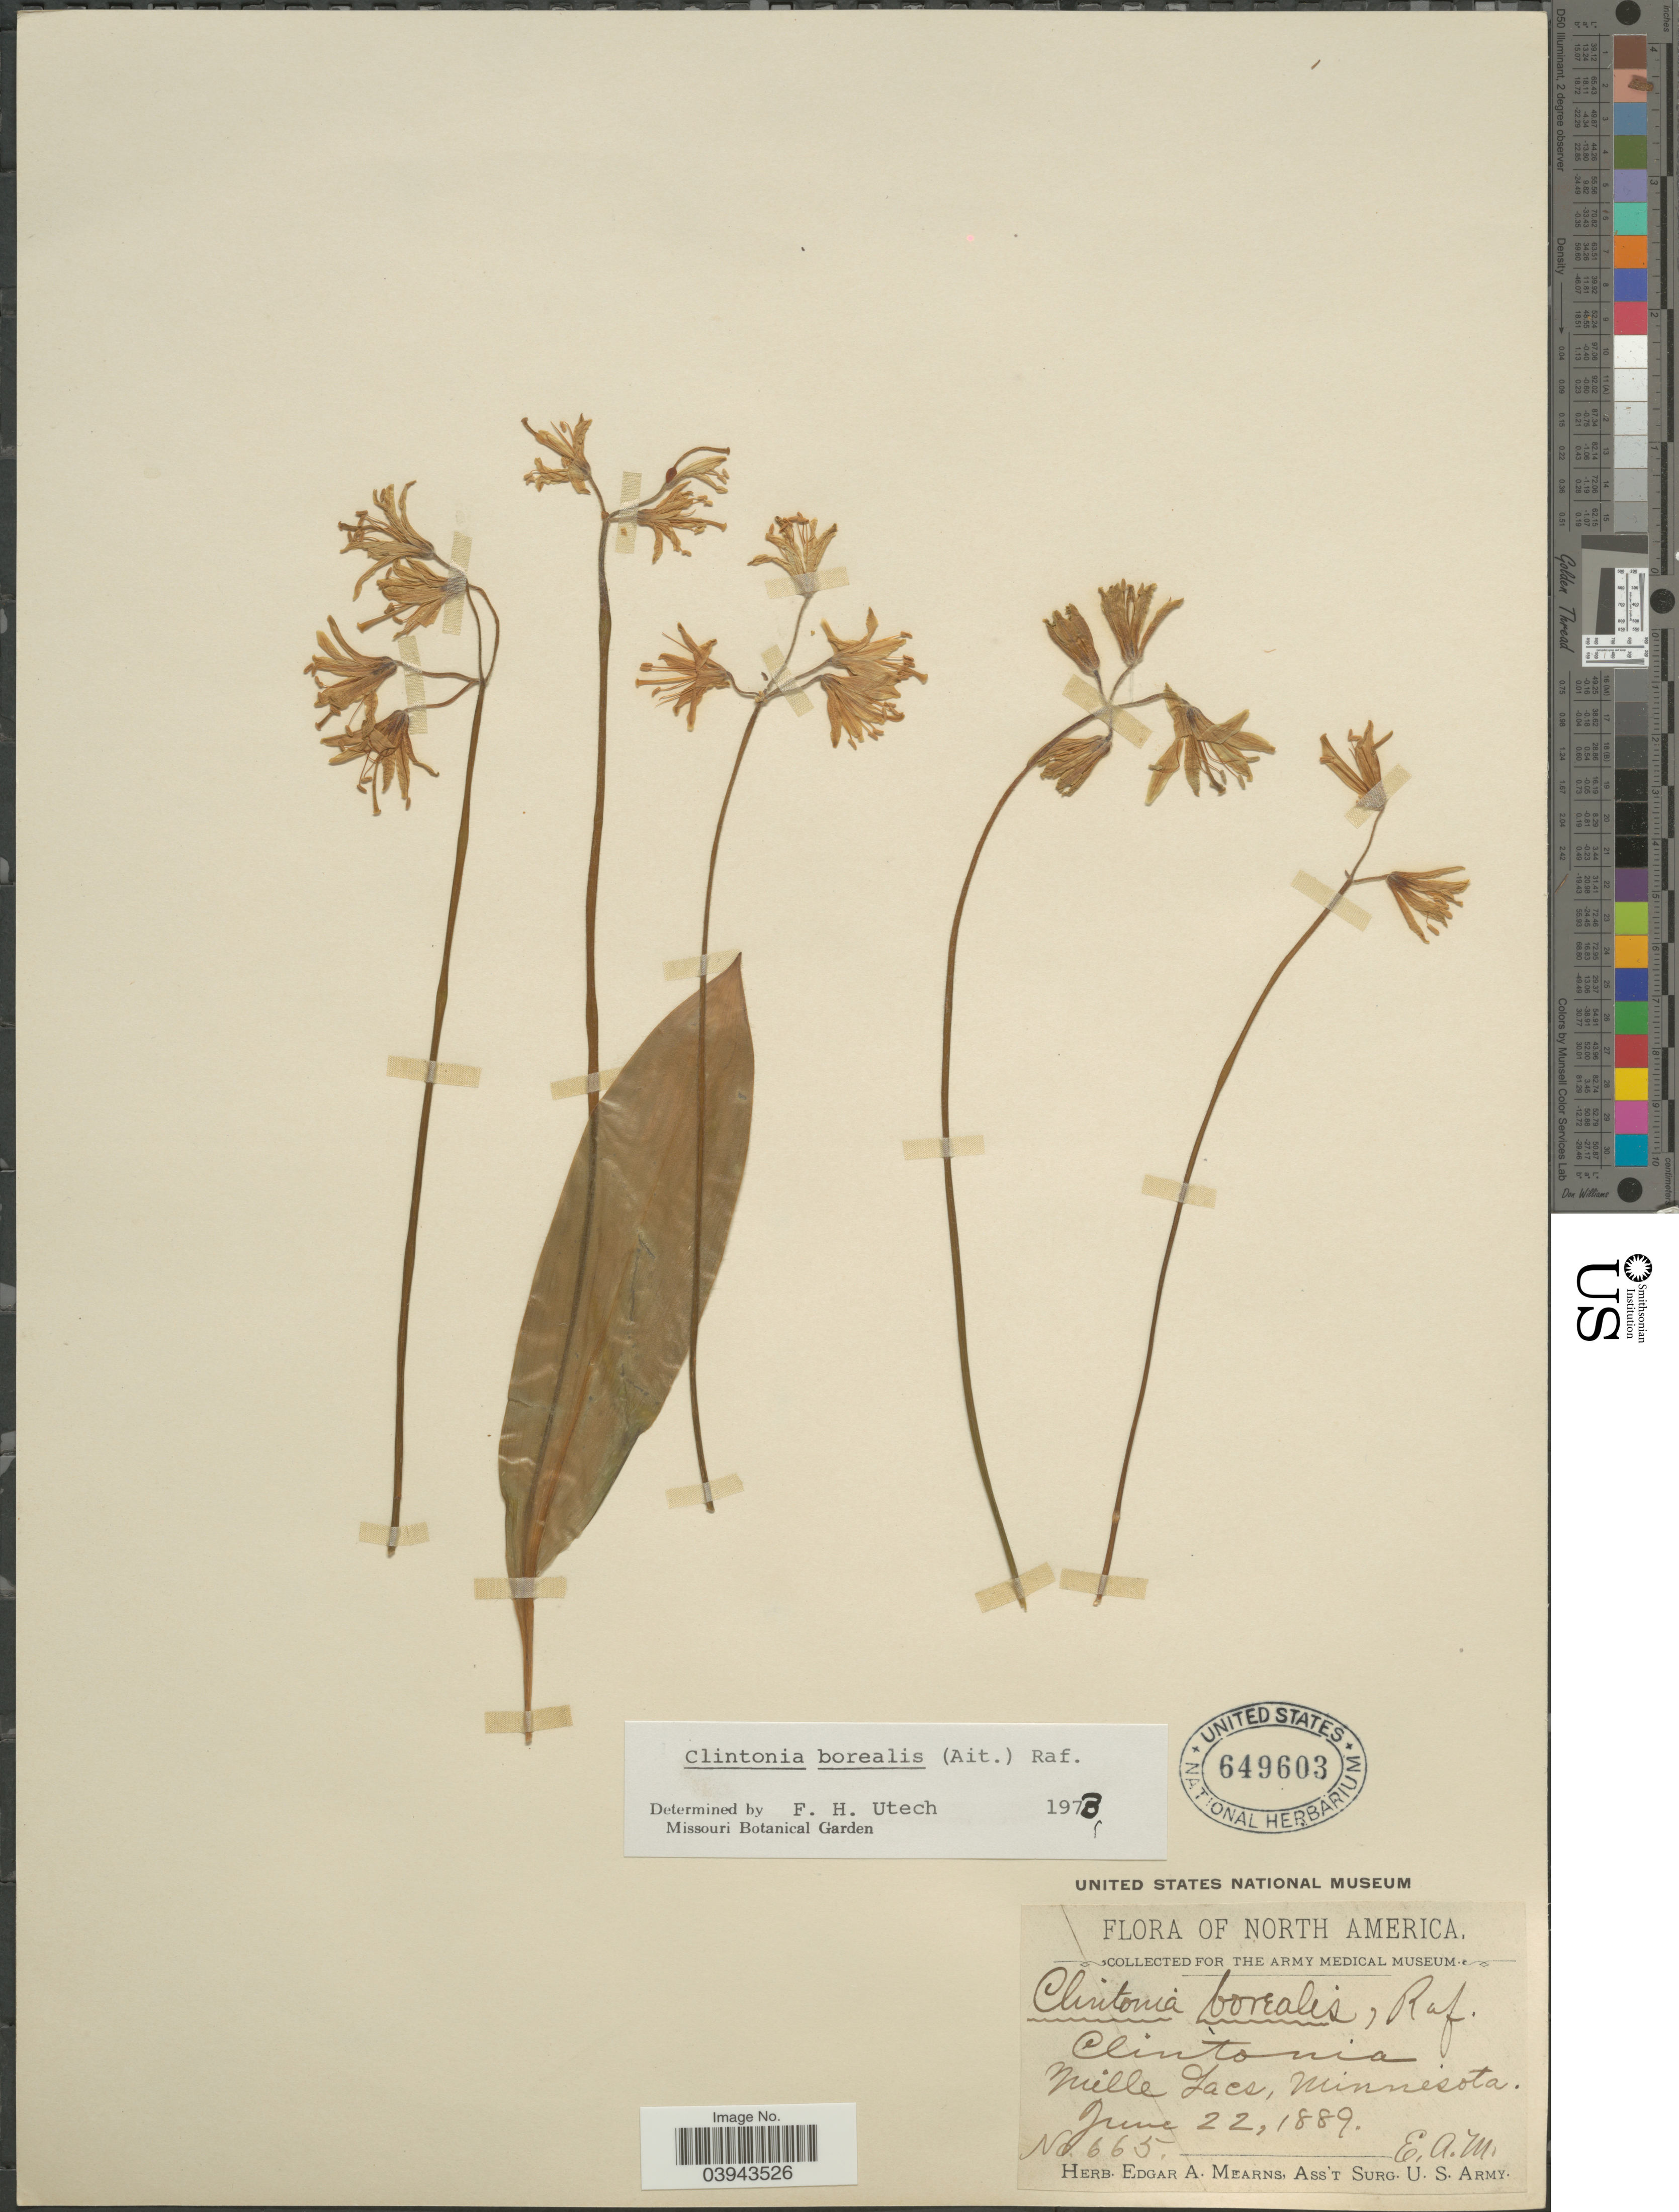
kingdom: Plantae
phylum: Tracheophyta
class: Liliopsida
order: Liliales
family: Liliaceae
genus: Clintonia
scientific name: Clintonia borealis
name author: (Aiton) Raf.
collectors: E. A. Mearns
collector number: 665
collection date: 1889-06-22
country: United States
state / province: Minnesota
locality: Mille Lacs.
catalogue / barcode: US 649603